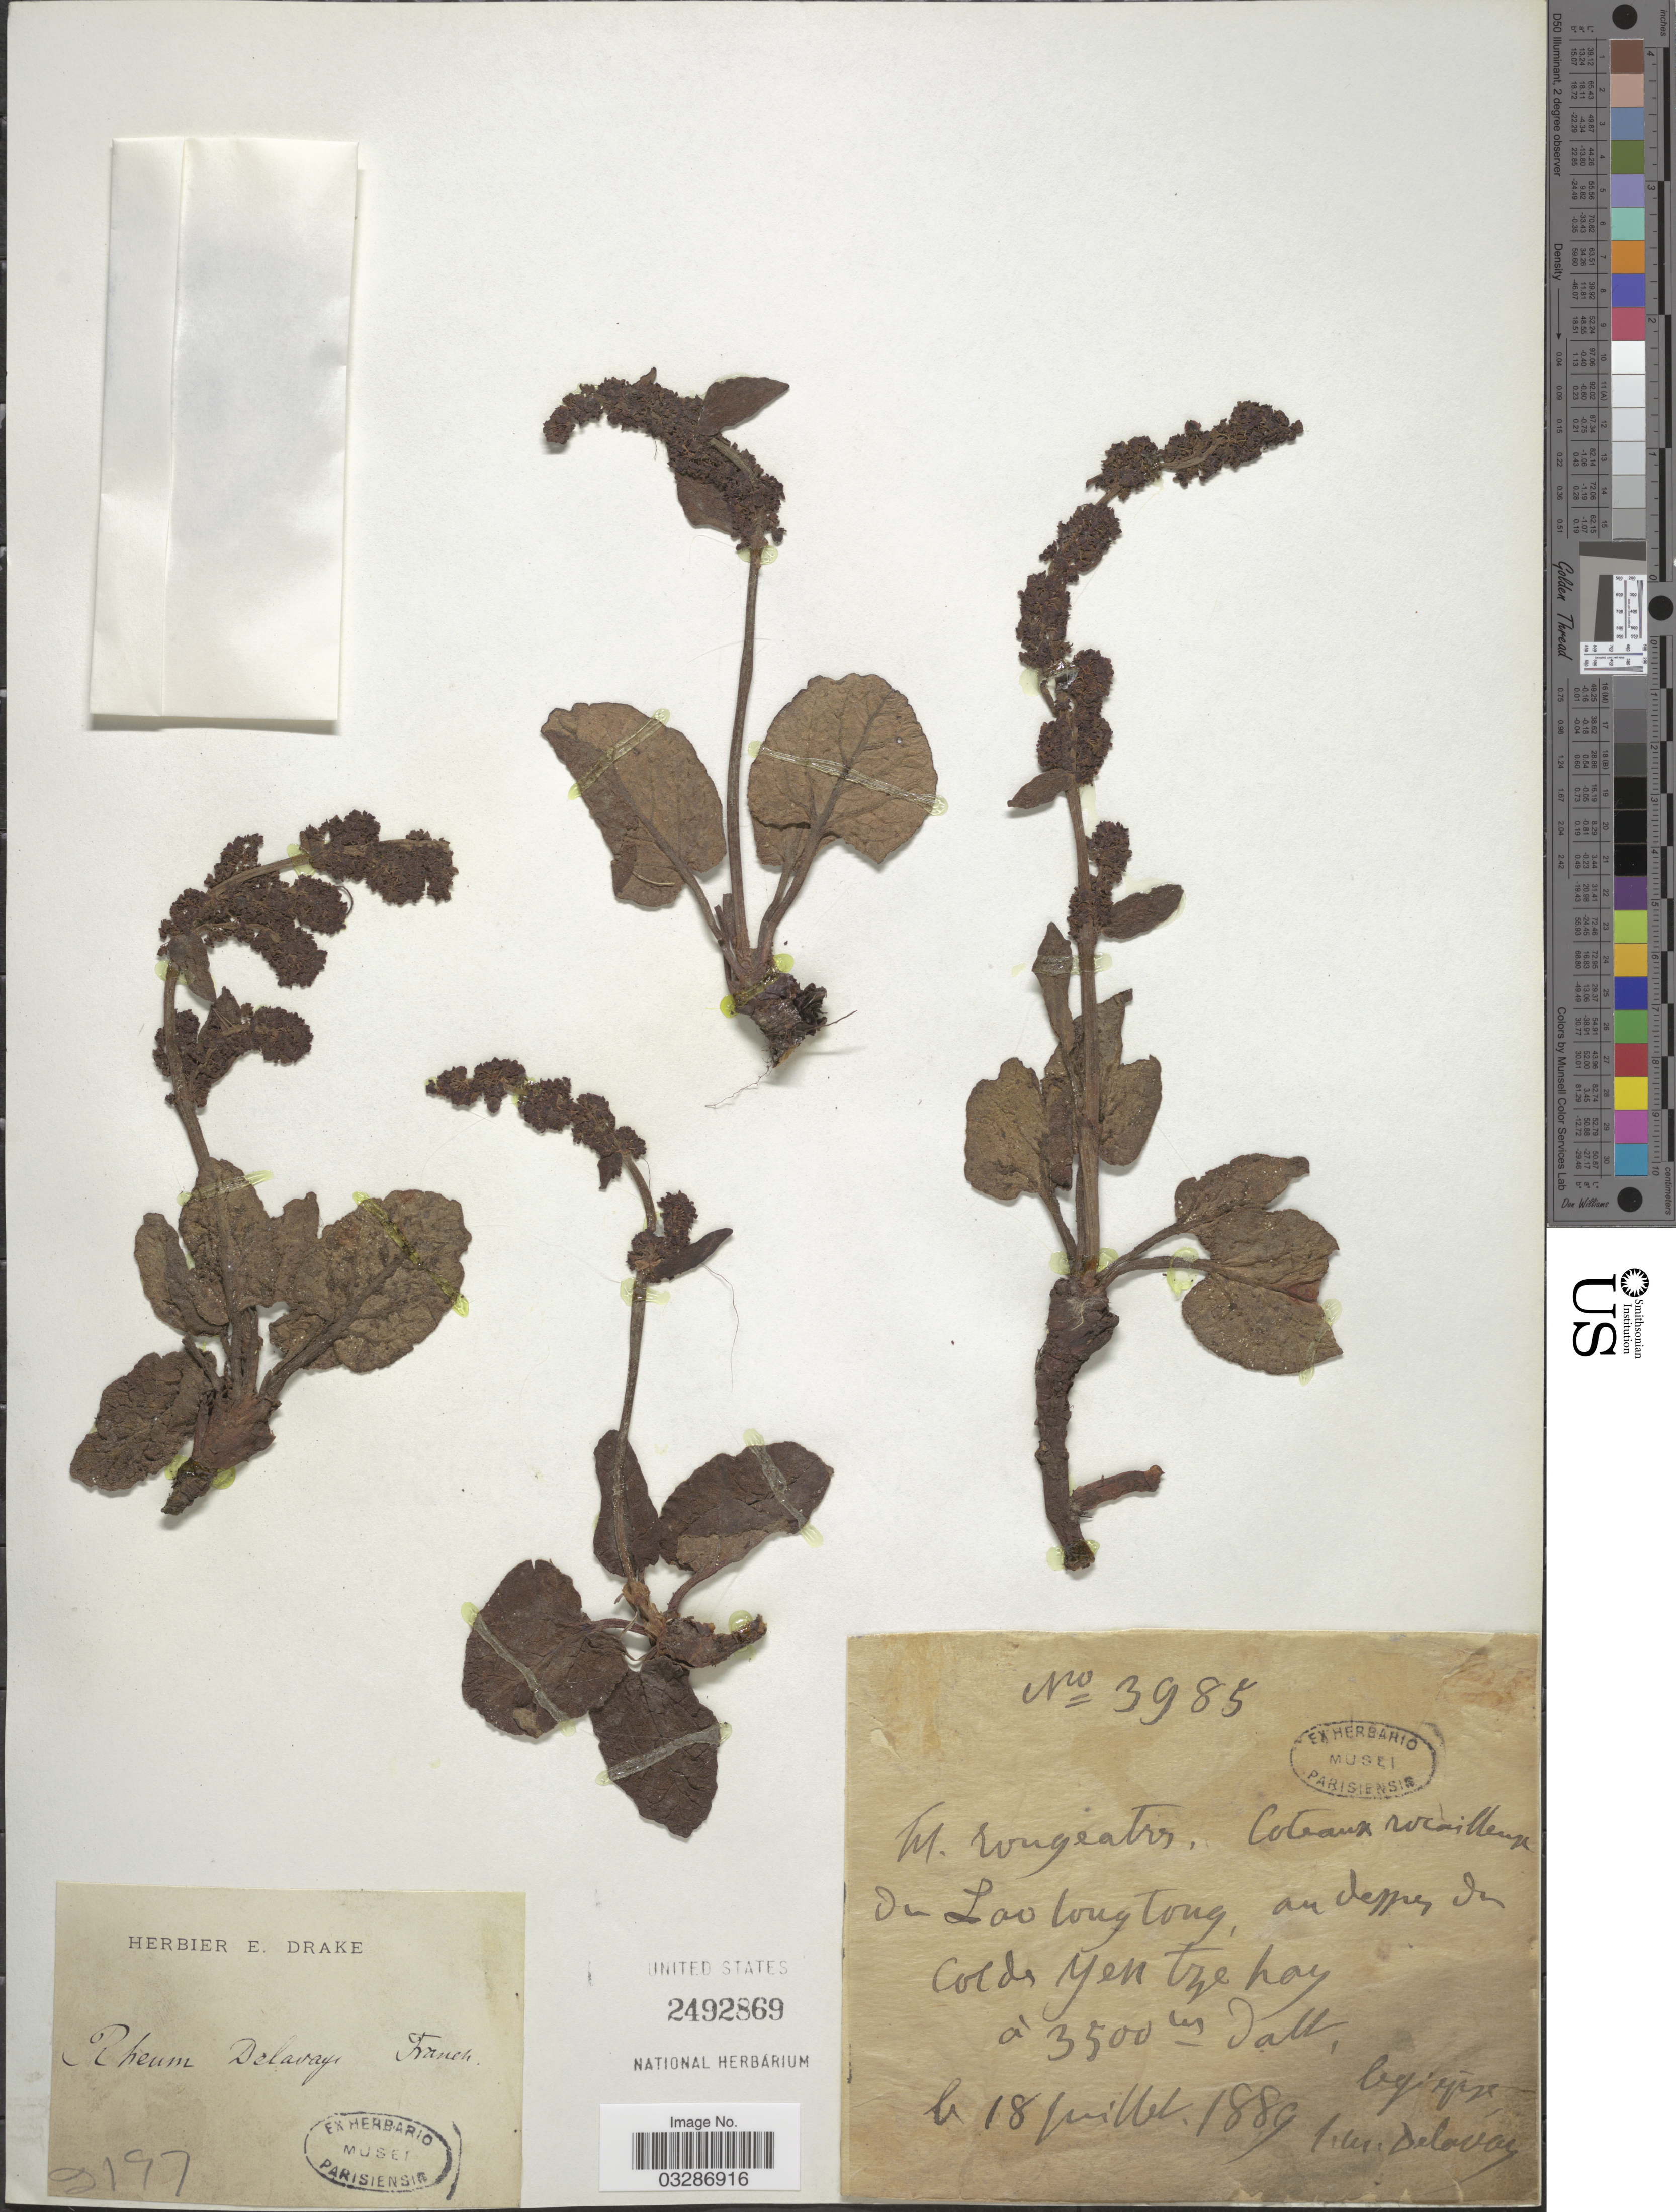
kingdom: Plantae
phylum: Tracheophyta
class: Magnoliopsida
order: Caryophyllales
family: Polygonaceae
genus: Rheum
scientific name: Rheum delavayi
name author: Franch.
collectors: Delavay, --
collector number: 3985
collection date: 1889-07-18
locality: On Lao Longtong [interpreted] andeppes de Col de Yen [interpreted] tze [interpreted] hay [interpreted].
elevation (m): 3500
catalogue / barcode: US 2492869